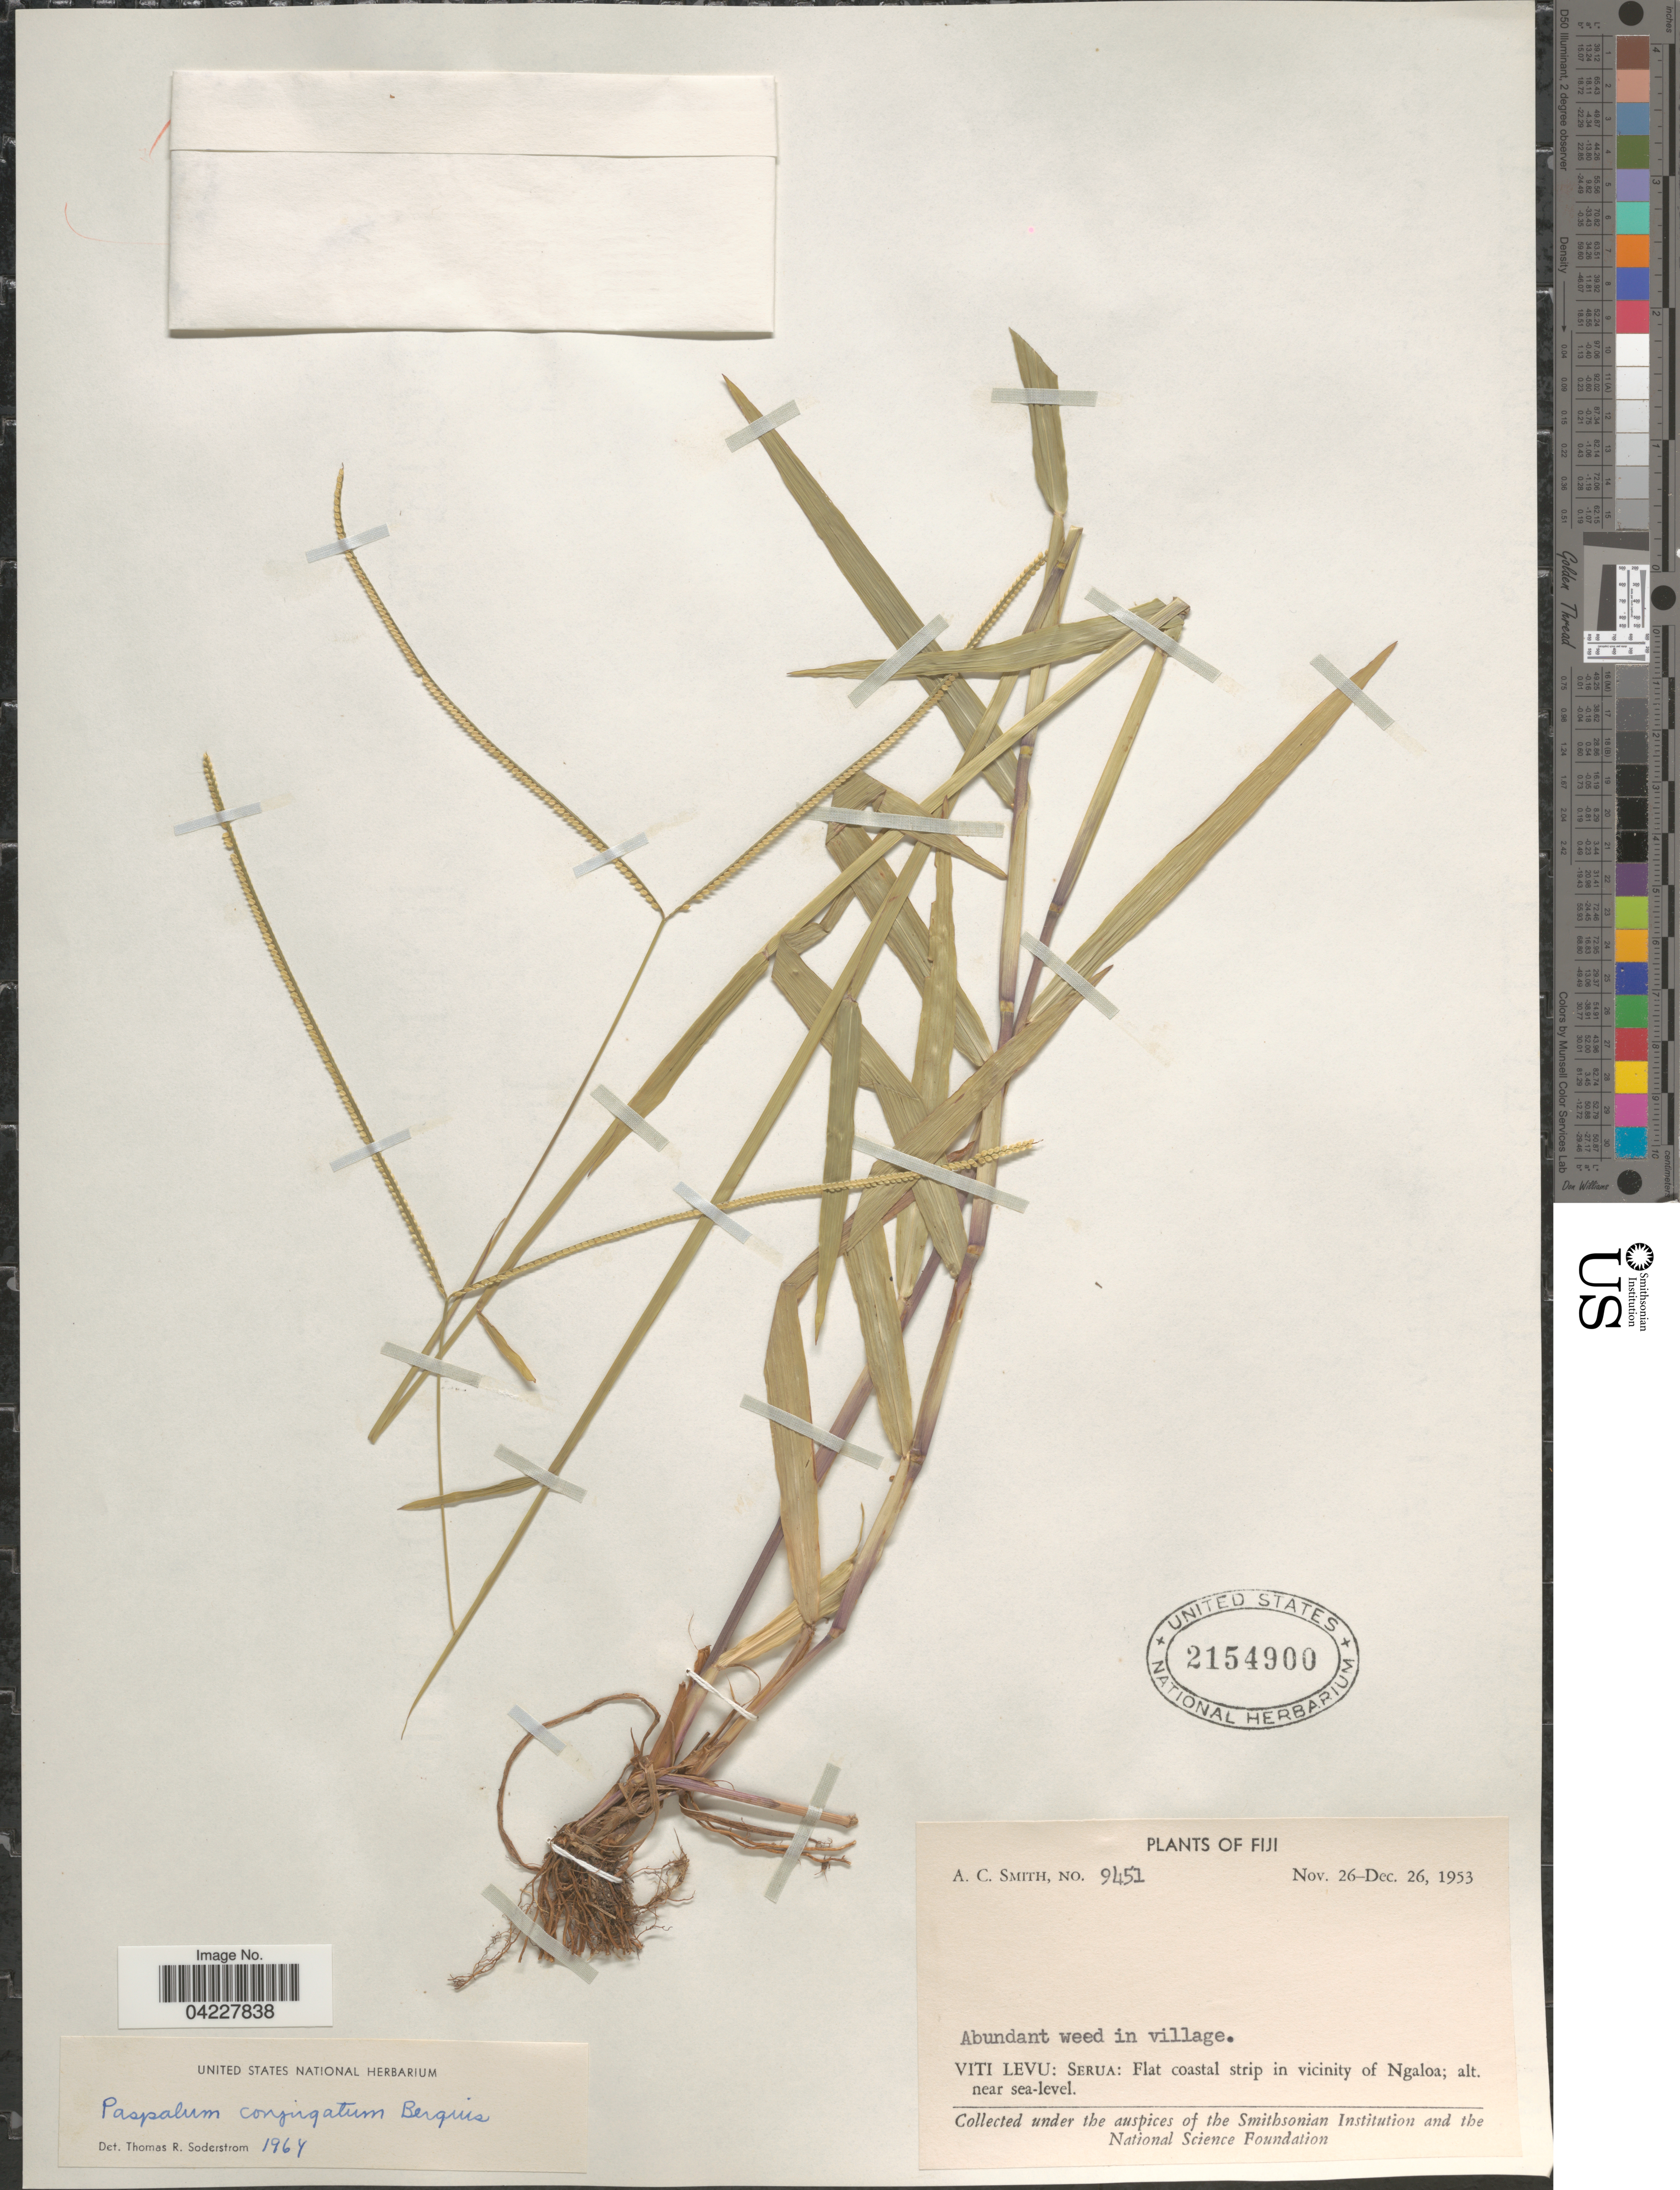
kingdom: Plantae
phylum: Tracheophyta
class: Liliopsida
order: Poales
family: Poaceae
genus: Paspalum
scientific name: Paspalum conjugatum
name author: P.J. Bergius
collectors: A. C. Smith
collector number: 9451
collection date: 1953-11-26/1953-12-26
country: Fiji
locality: Viti Levu: Serua: Flat coastal strip in vicinity of Ngaloa.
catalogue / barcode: US 2154900